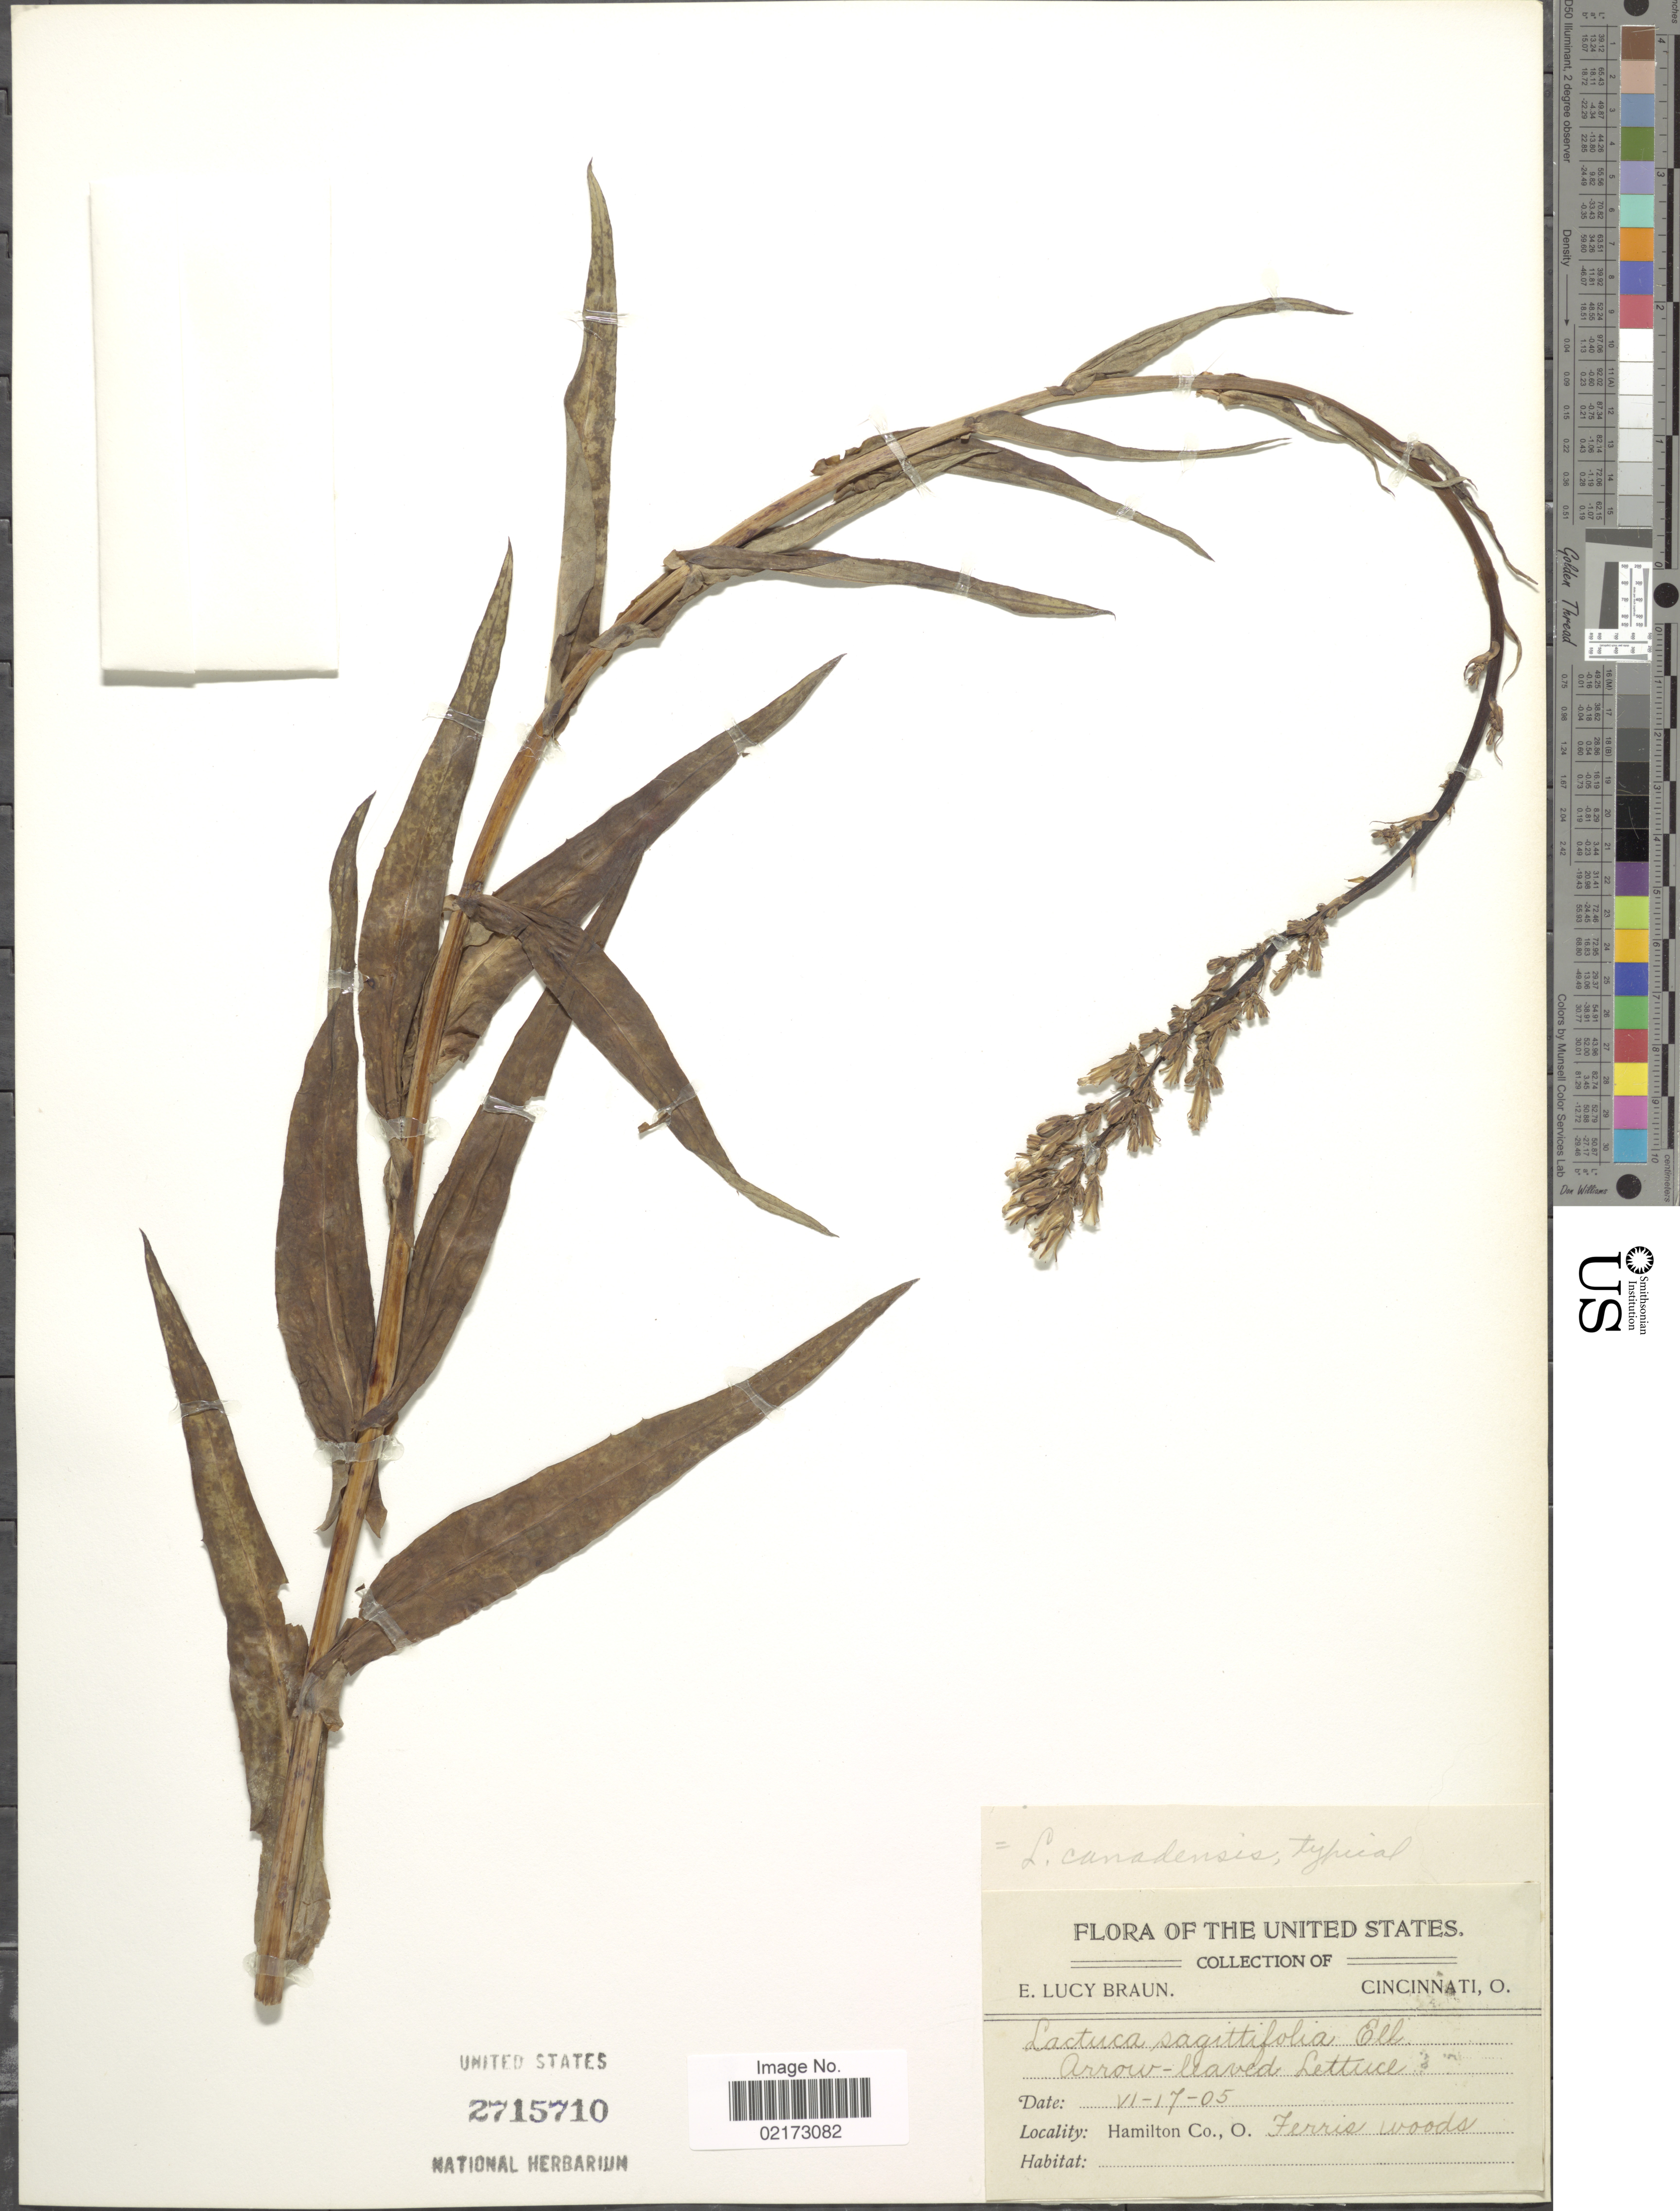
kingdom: Plantae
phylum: Tracheophyta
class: Magnoliopsida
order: Asterales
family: Asteraceae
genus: Lactuca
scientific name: Lactuca canadensis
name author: L.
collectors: E. L. Braun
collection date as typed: Transcribed d/m/y: 17/6/05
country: United States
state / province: Ohio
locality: The United States, Hamilton Co., O., Ferris Woods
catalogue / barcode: US 2715710